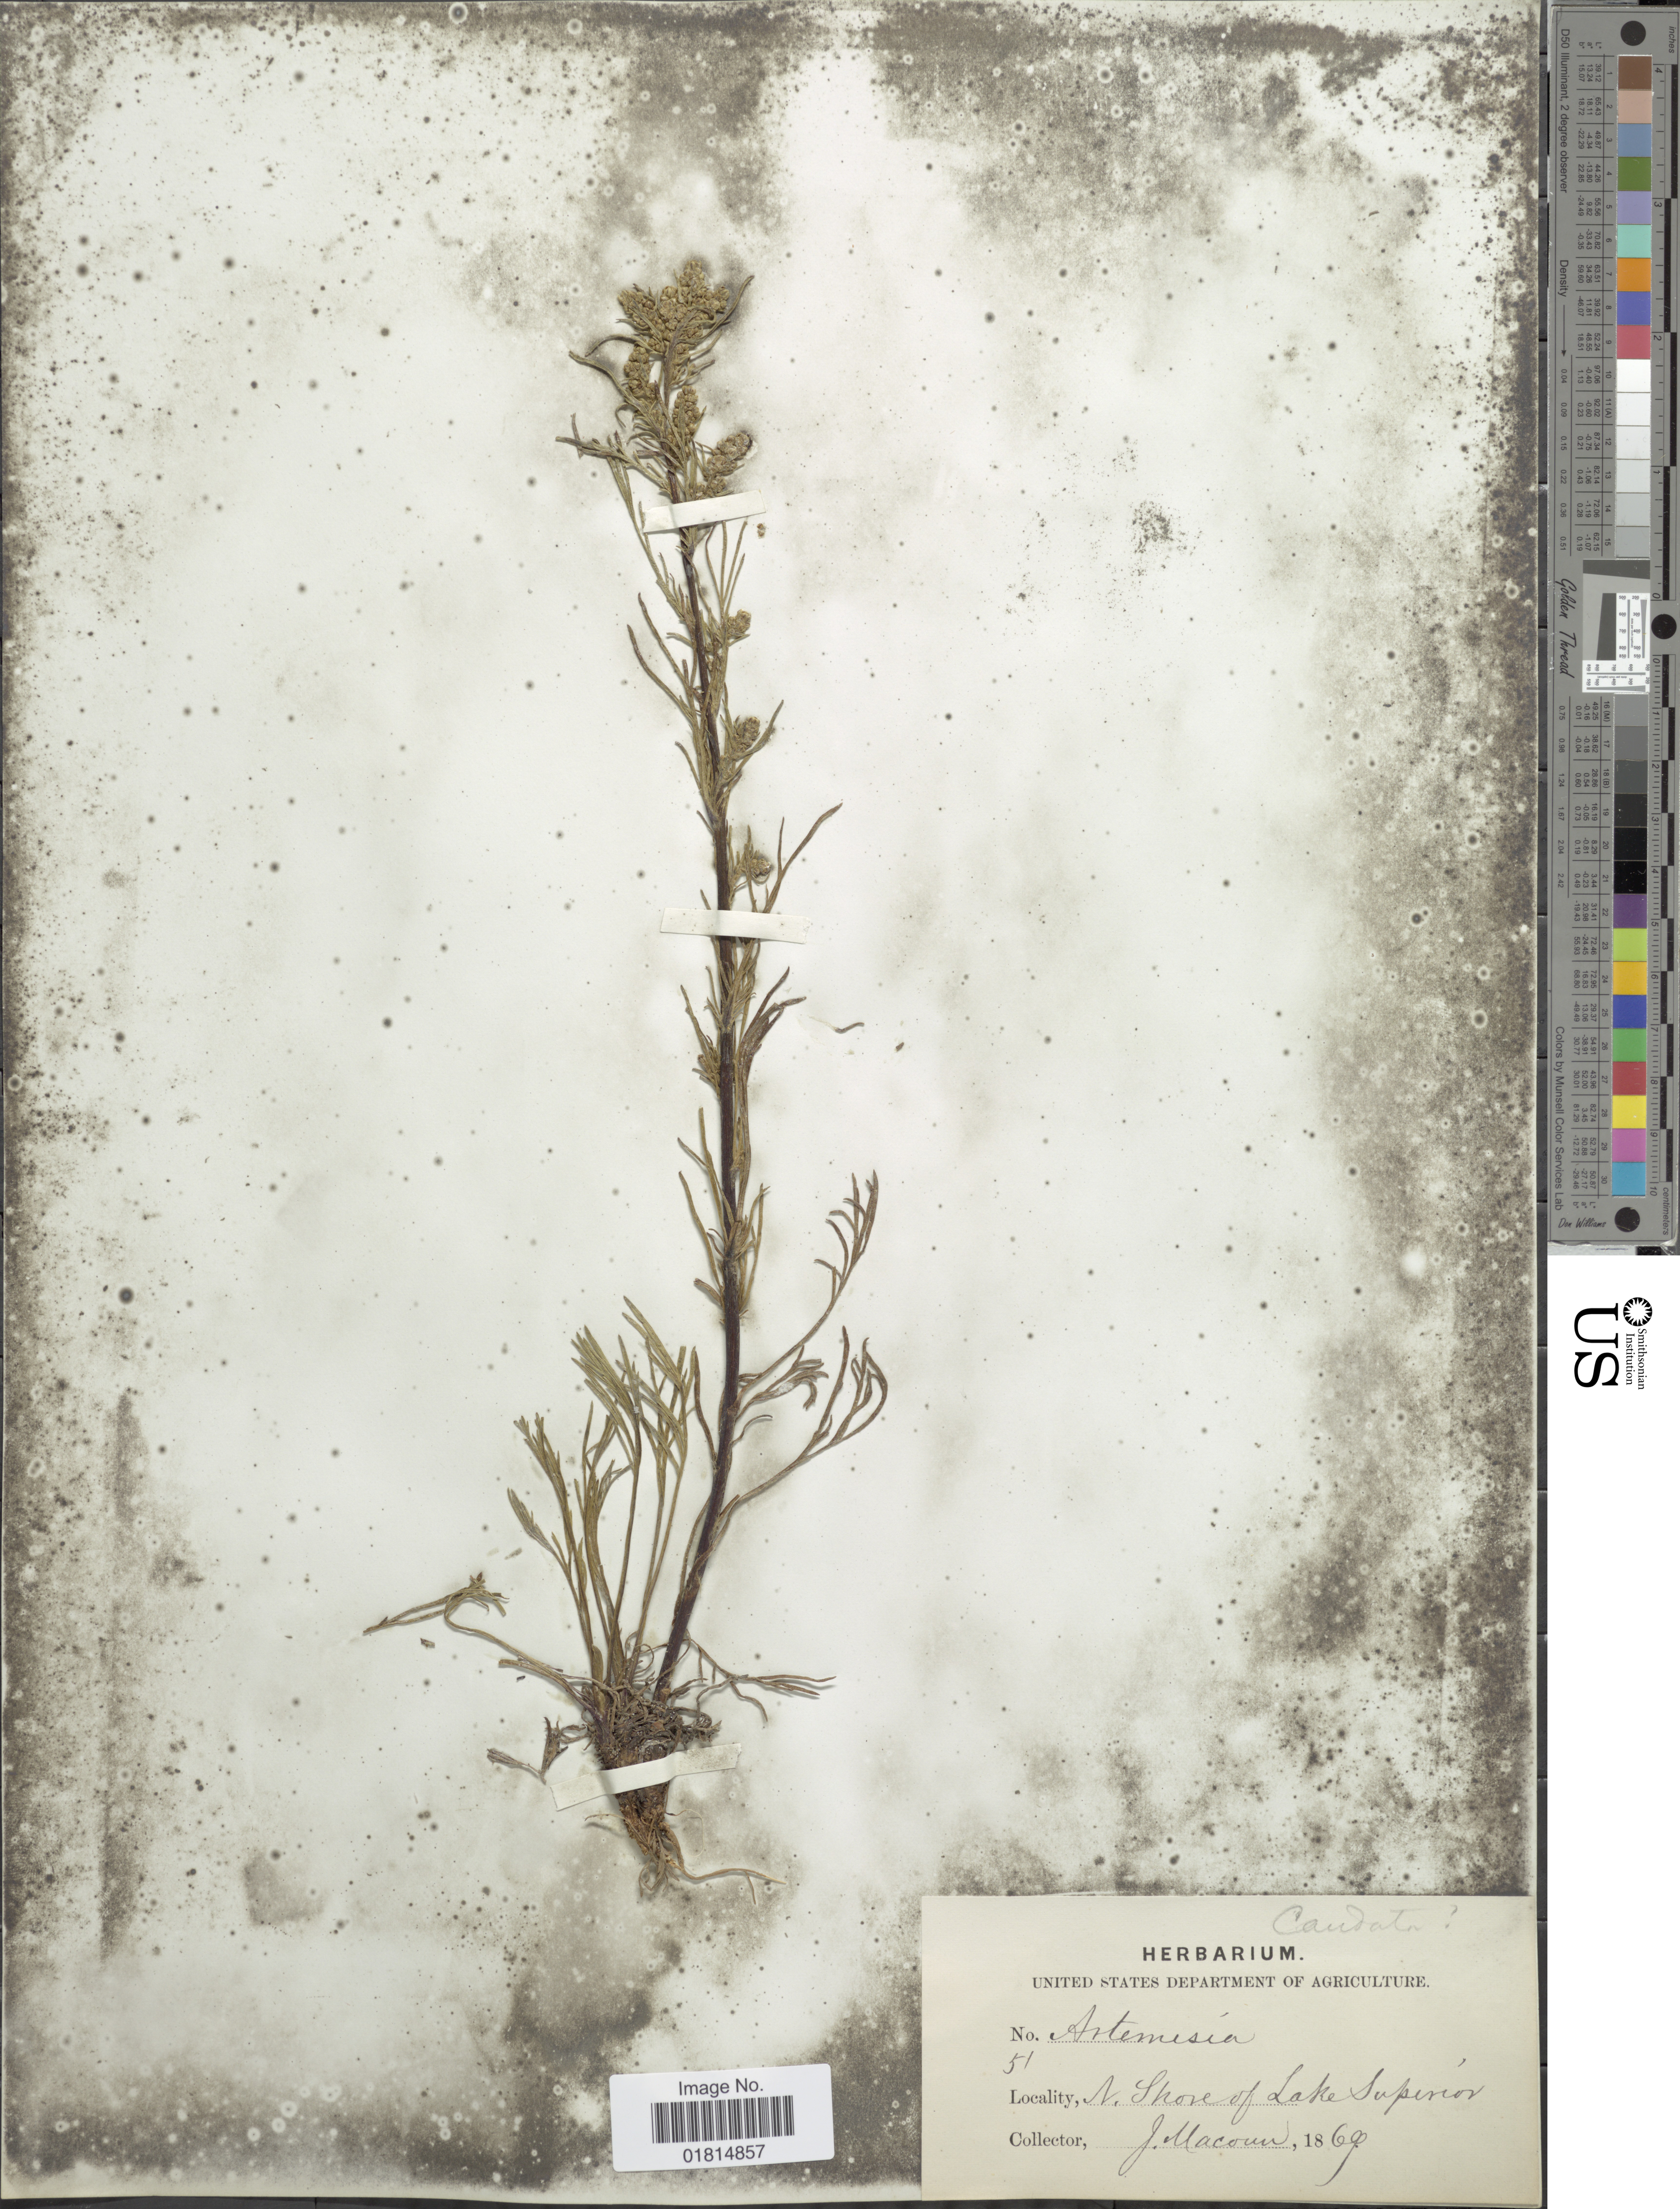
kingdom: Plantae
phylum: Tracheophyta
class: Magnoliopsida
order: Asterales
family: Asteraceae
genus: Artemisia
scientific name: Artemisia canadensis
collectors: J. Macoun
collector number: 51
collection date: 1869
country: Canada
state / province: Ontario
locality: N. Shore of Lake Superior